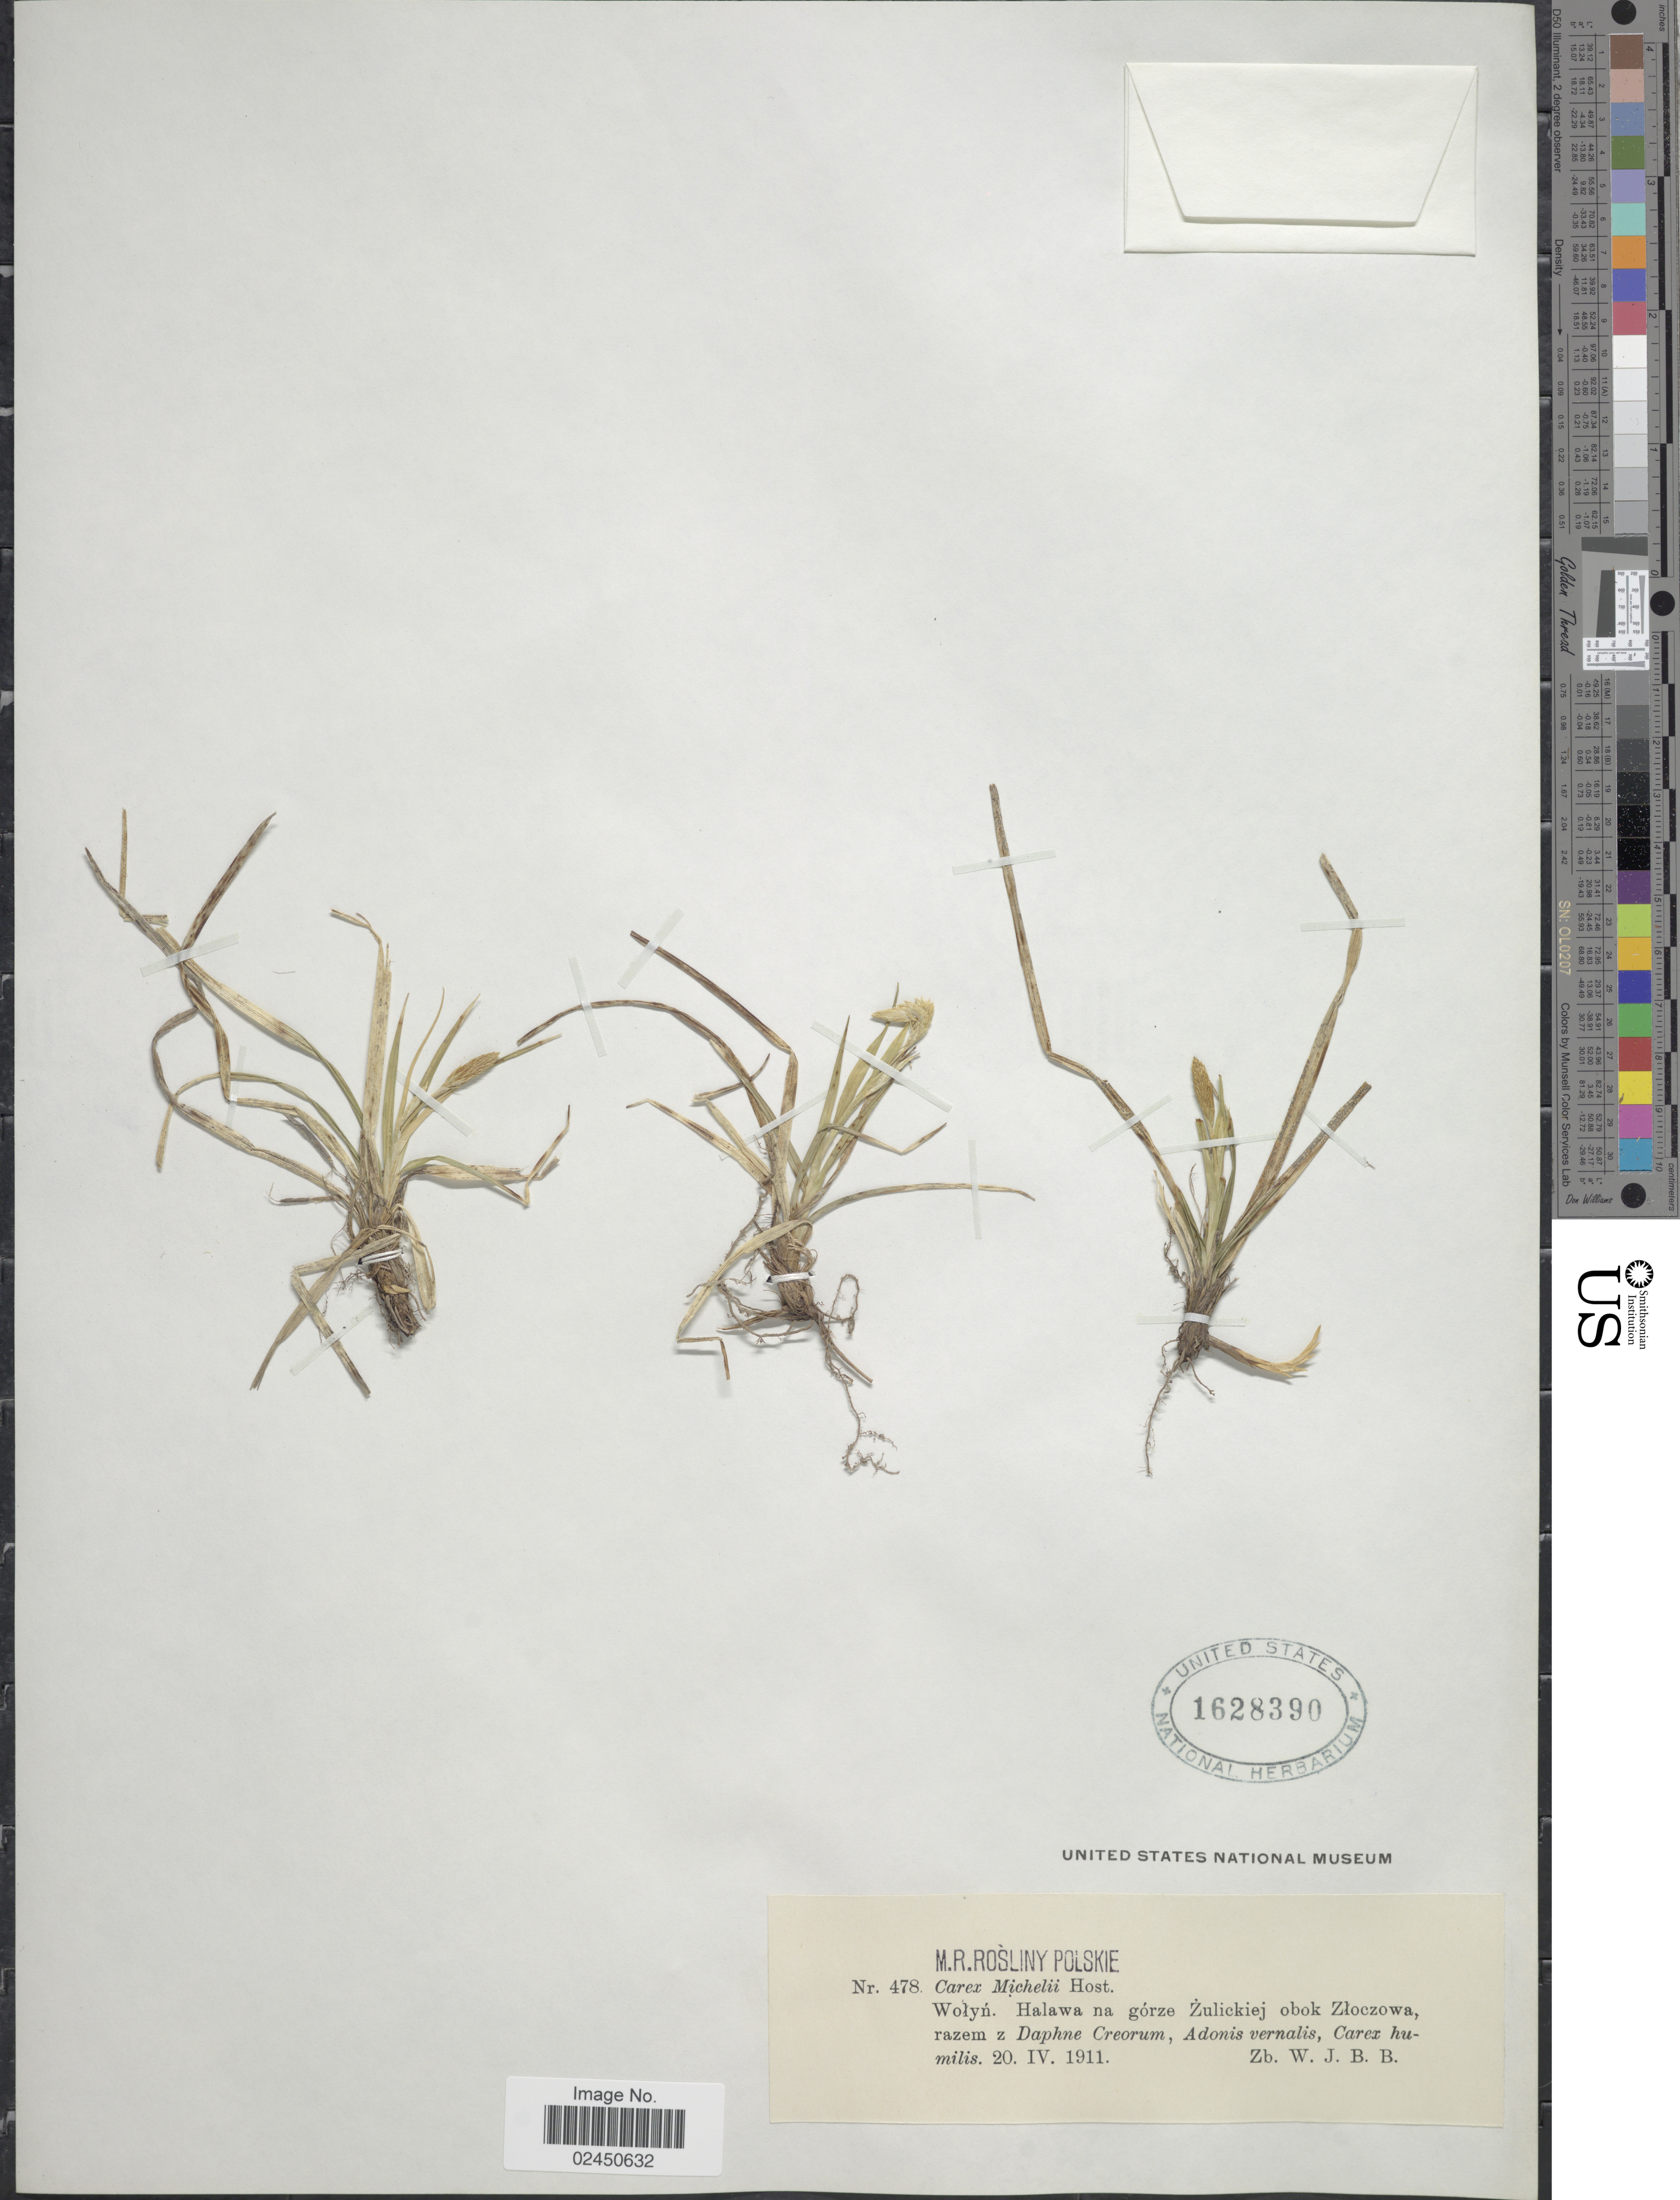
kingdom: Plantae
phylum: Tracheophyta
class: Liliopsida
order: Poales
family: Cyperaceae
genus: Carex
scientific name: Carex michelii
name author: Host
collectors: W. J. B. B.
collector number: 478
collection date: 1911-04-20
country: Ukraine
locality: Wolyn. Halawa na gorze Zulickiej obok Zloczowa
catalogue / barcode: US 1628390